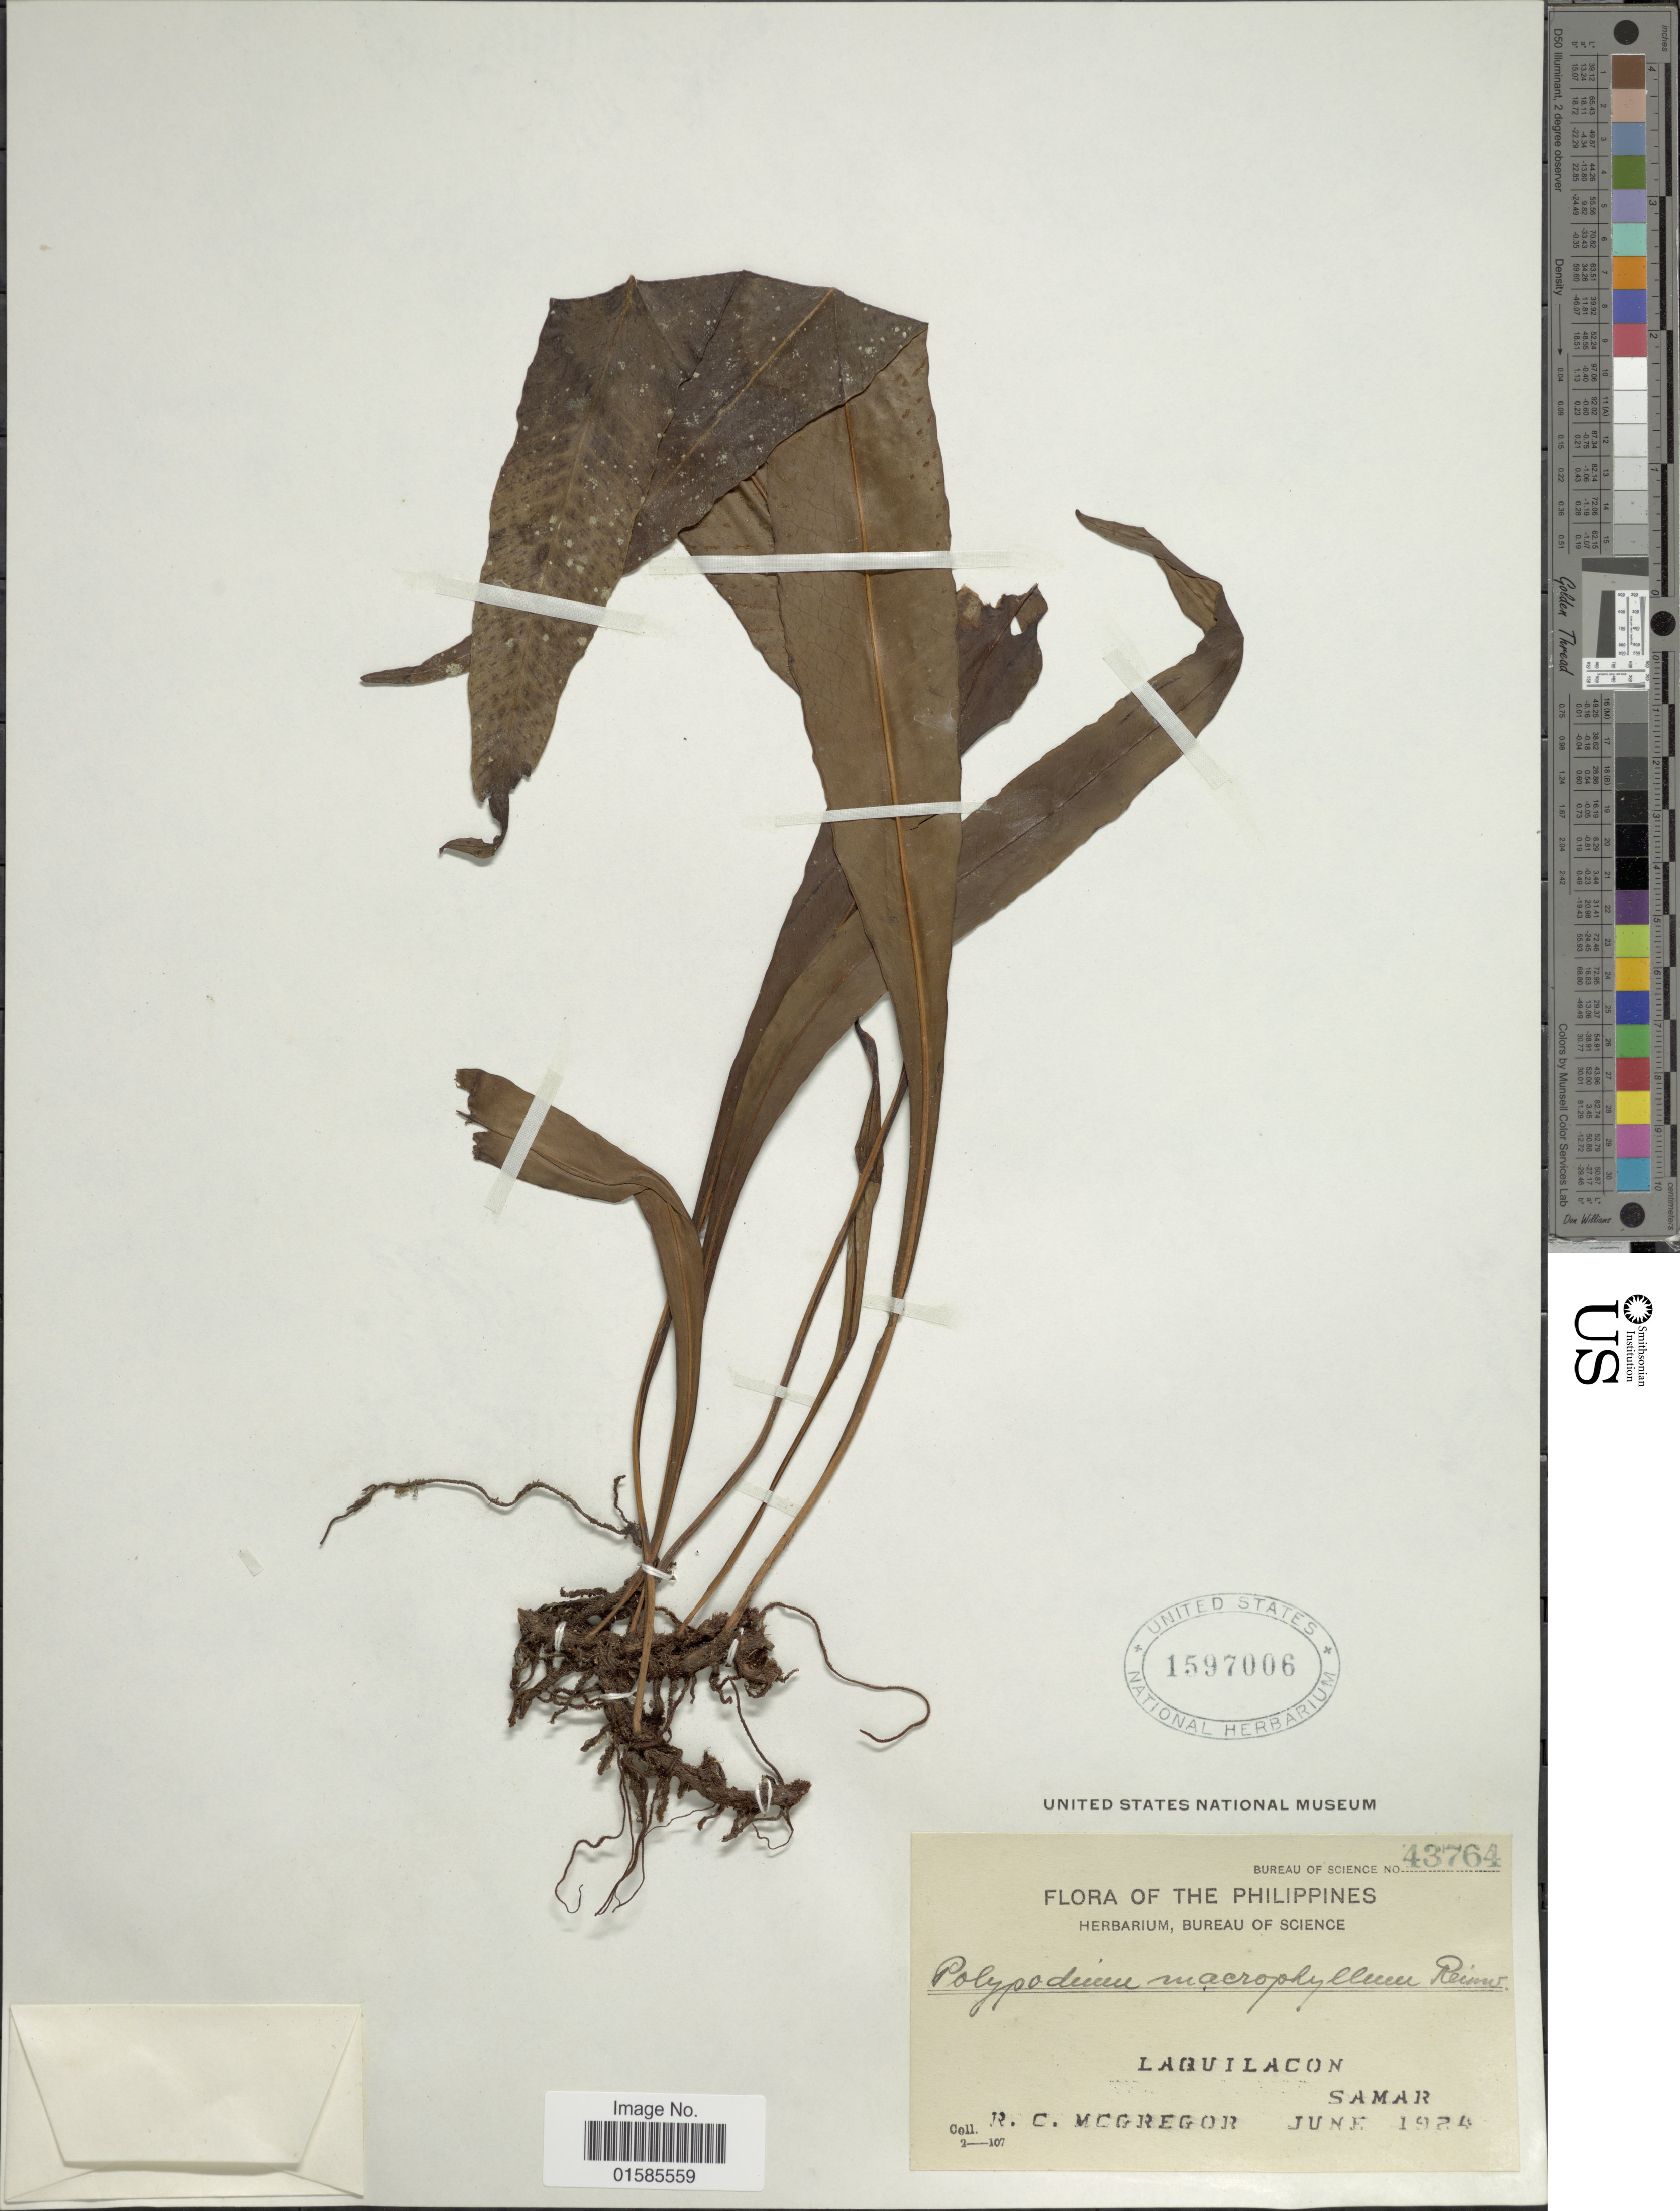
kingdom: Plantae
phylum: Tracheophyta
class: Polypodiopsida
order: Polypodiales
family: Polypodiaceae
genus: Leptochilus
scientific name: Leptochilus macrophyllus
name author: (Blume) Noot.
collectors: R. C. McGregor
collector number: Bureau of Science 43764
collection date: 1924-06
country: Philippines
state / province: Eastern Visayas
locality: The Philippines, Laquilacon, Samar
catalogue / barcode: US 1597006